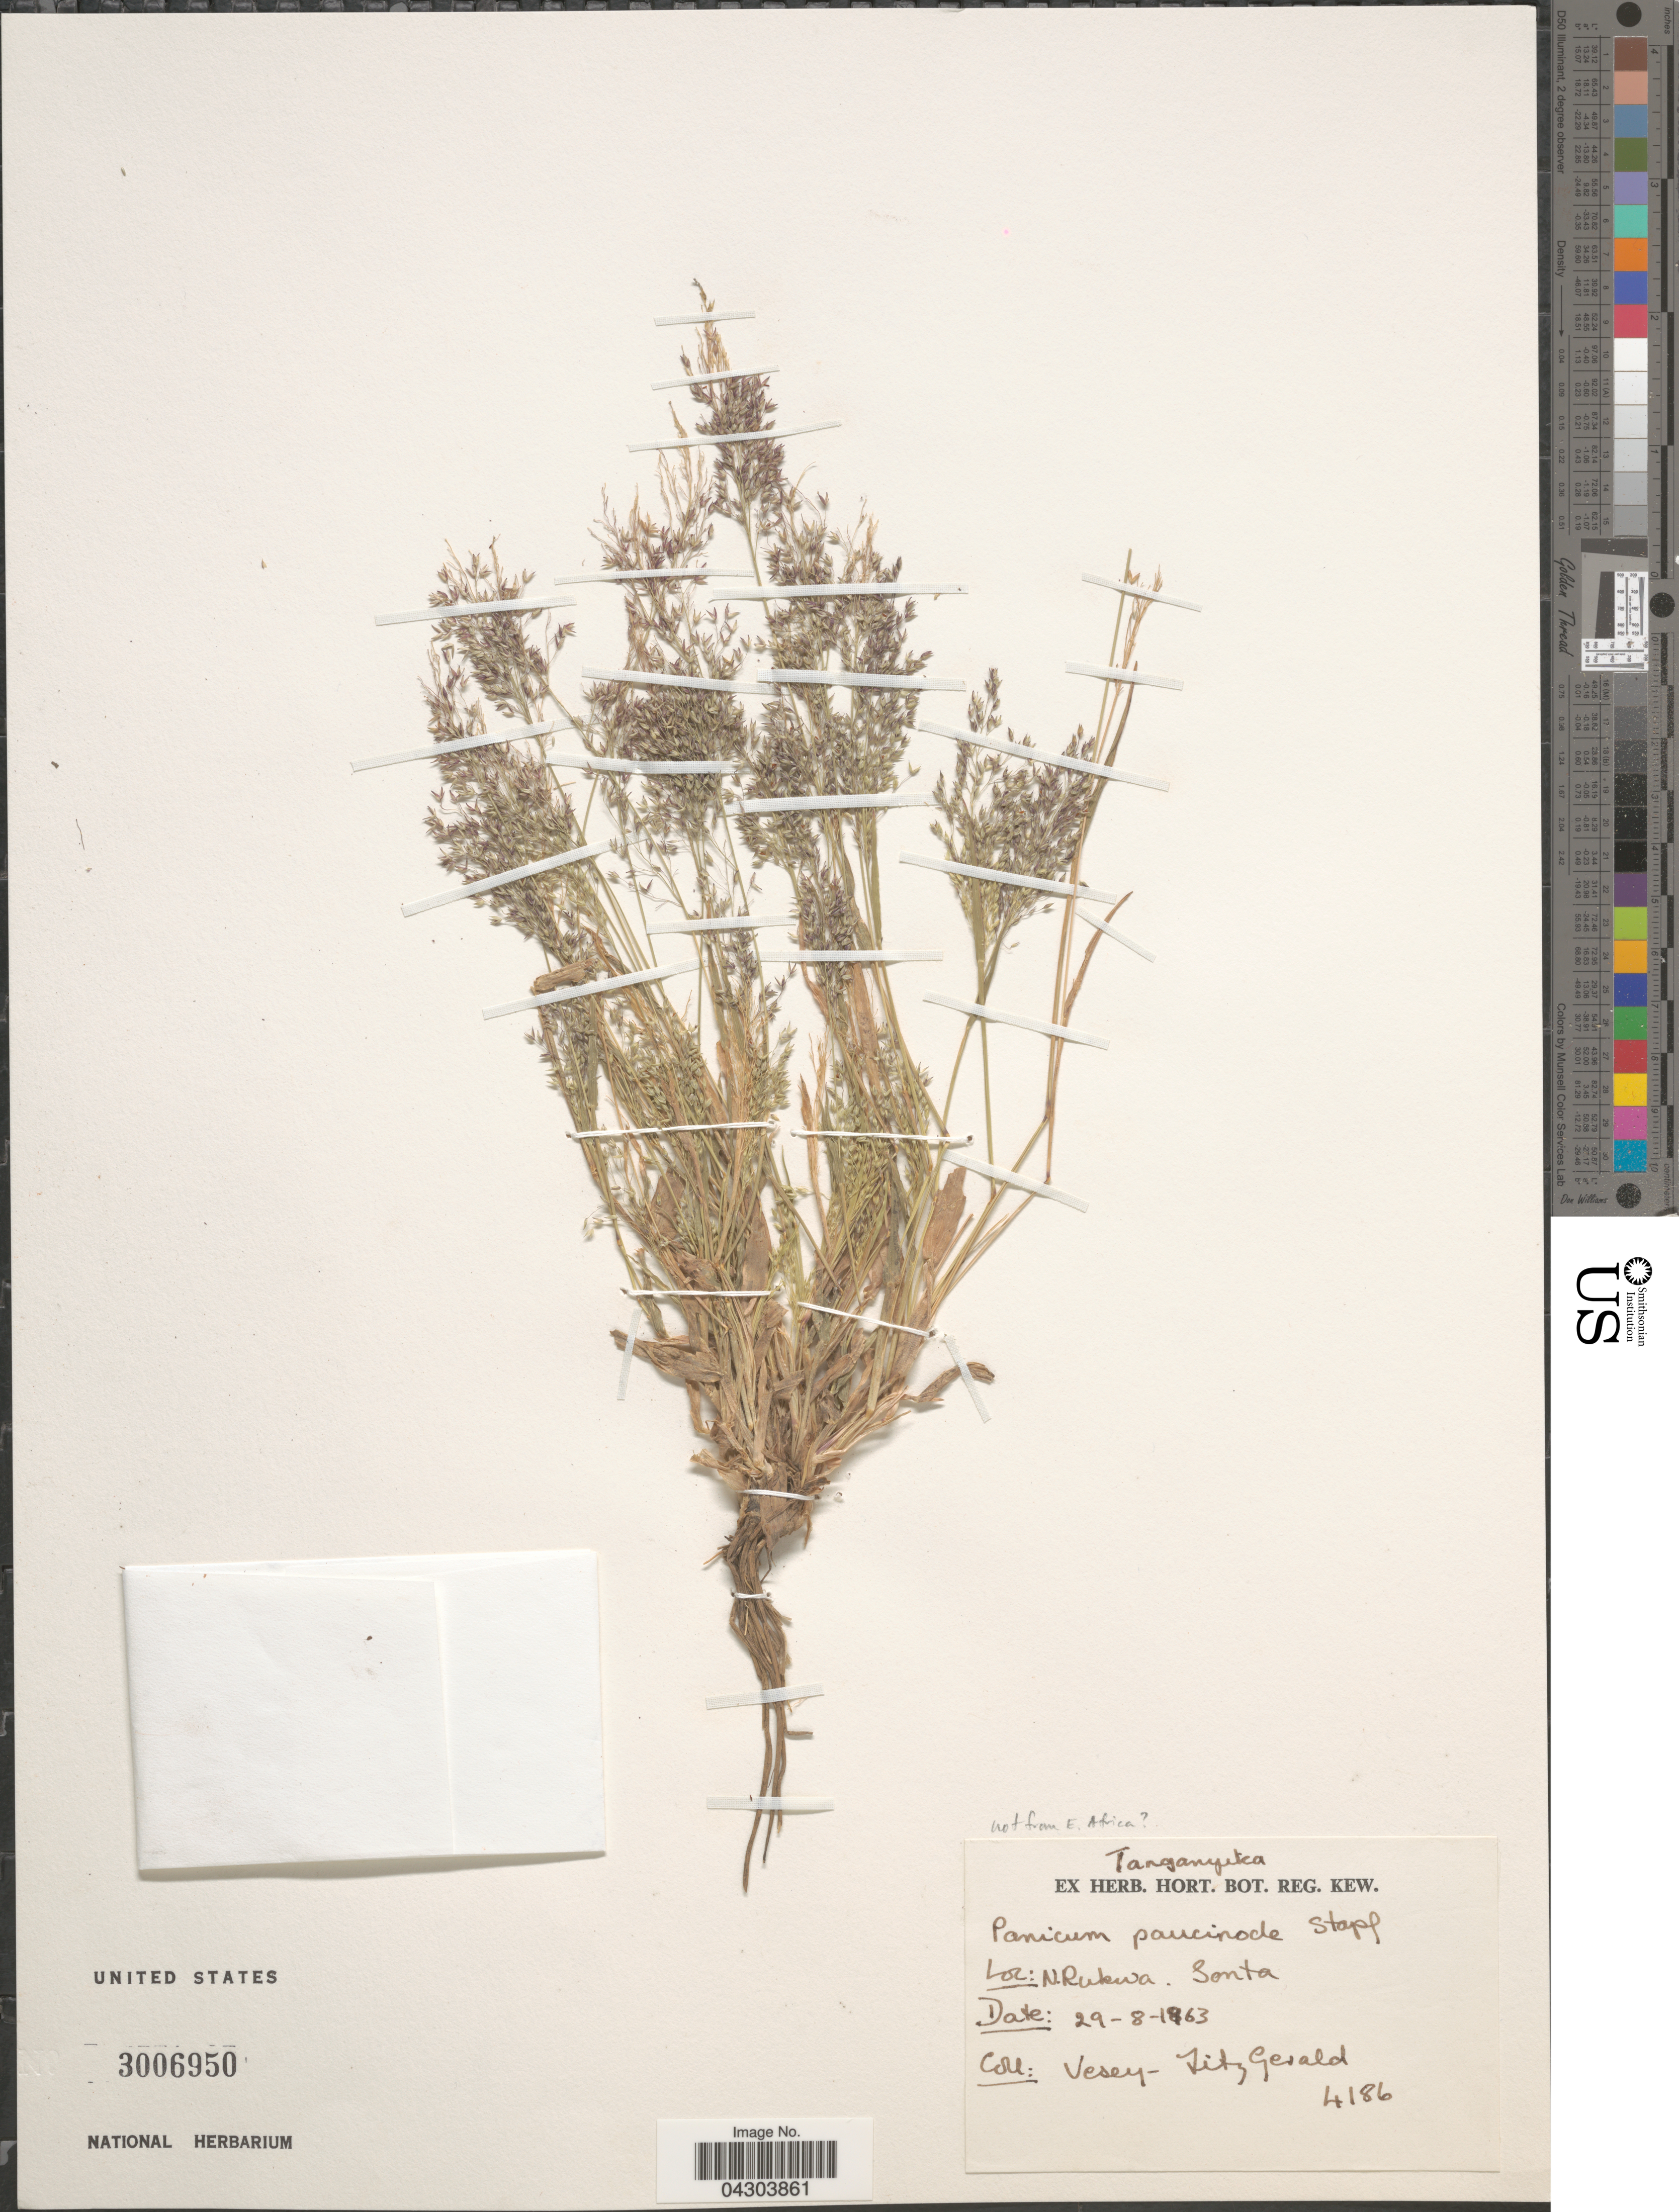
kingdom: Plantae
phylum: Tracheophyta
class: Liliopsida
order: Poales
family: Poaceae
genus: Panicum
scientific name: Panicum paucinode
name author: Stapf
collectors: Vesey-Fitzgerald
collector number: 4186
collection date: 1963-08-29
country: Tanzania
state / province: Rukwa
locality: Tanganyika. N. Rukwa. Sonta.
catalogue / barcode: US 3006950